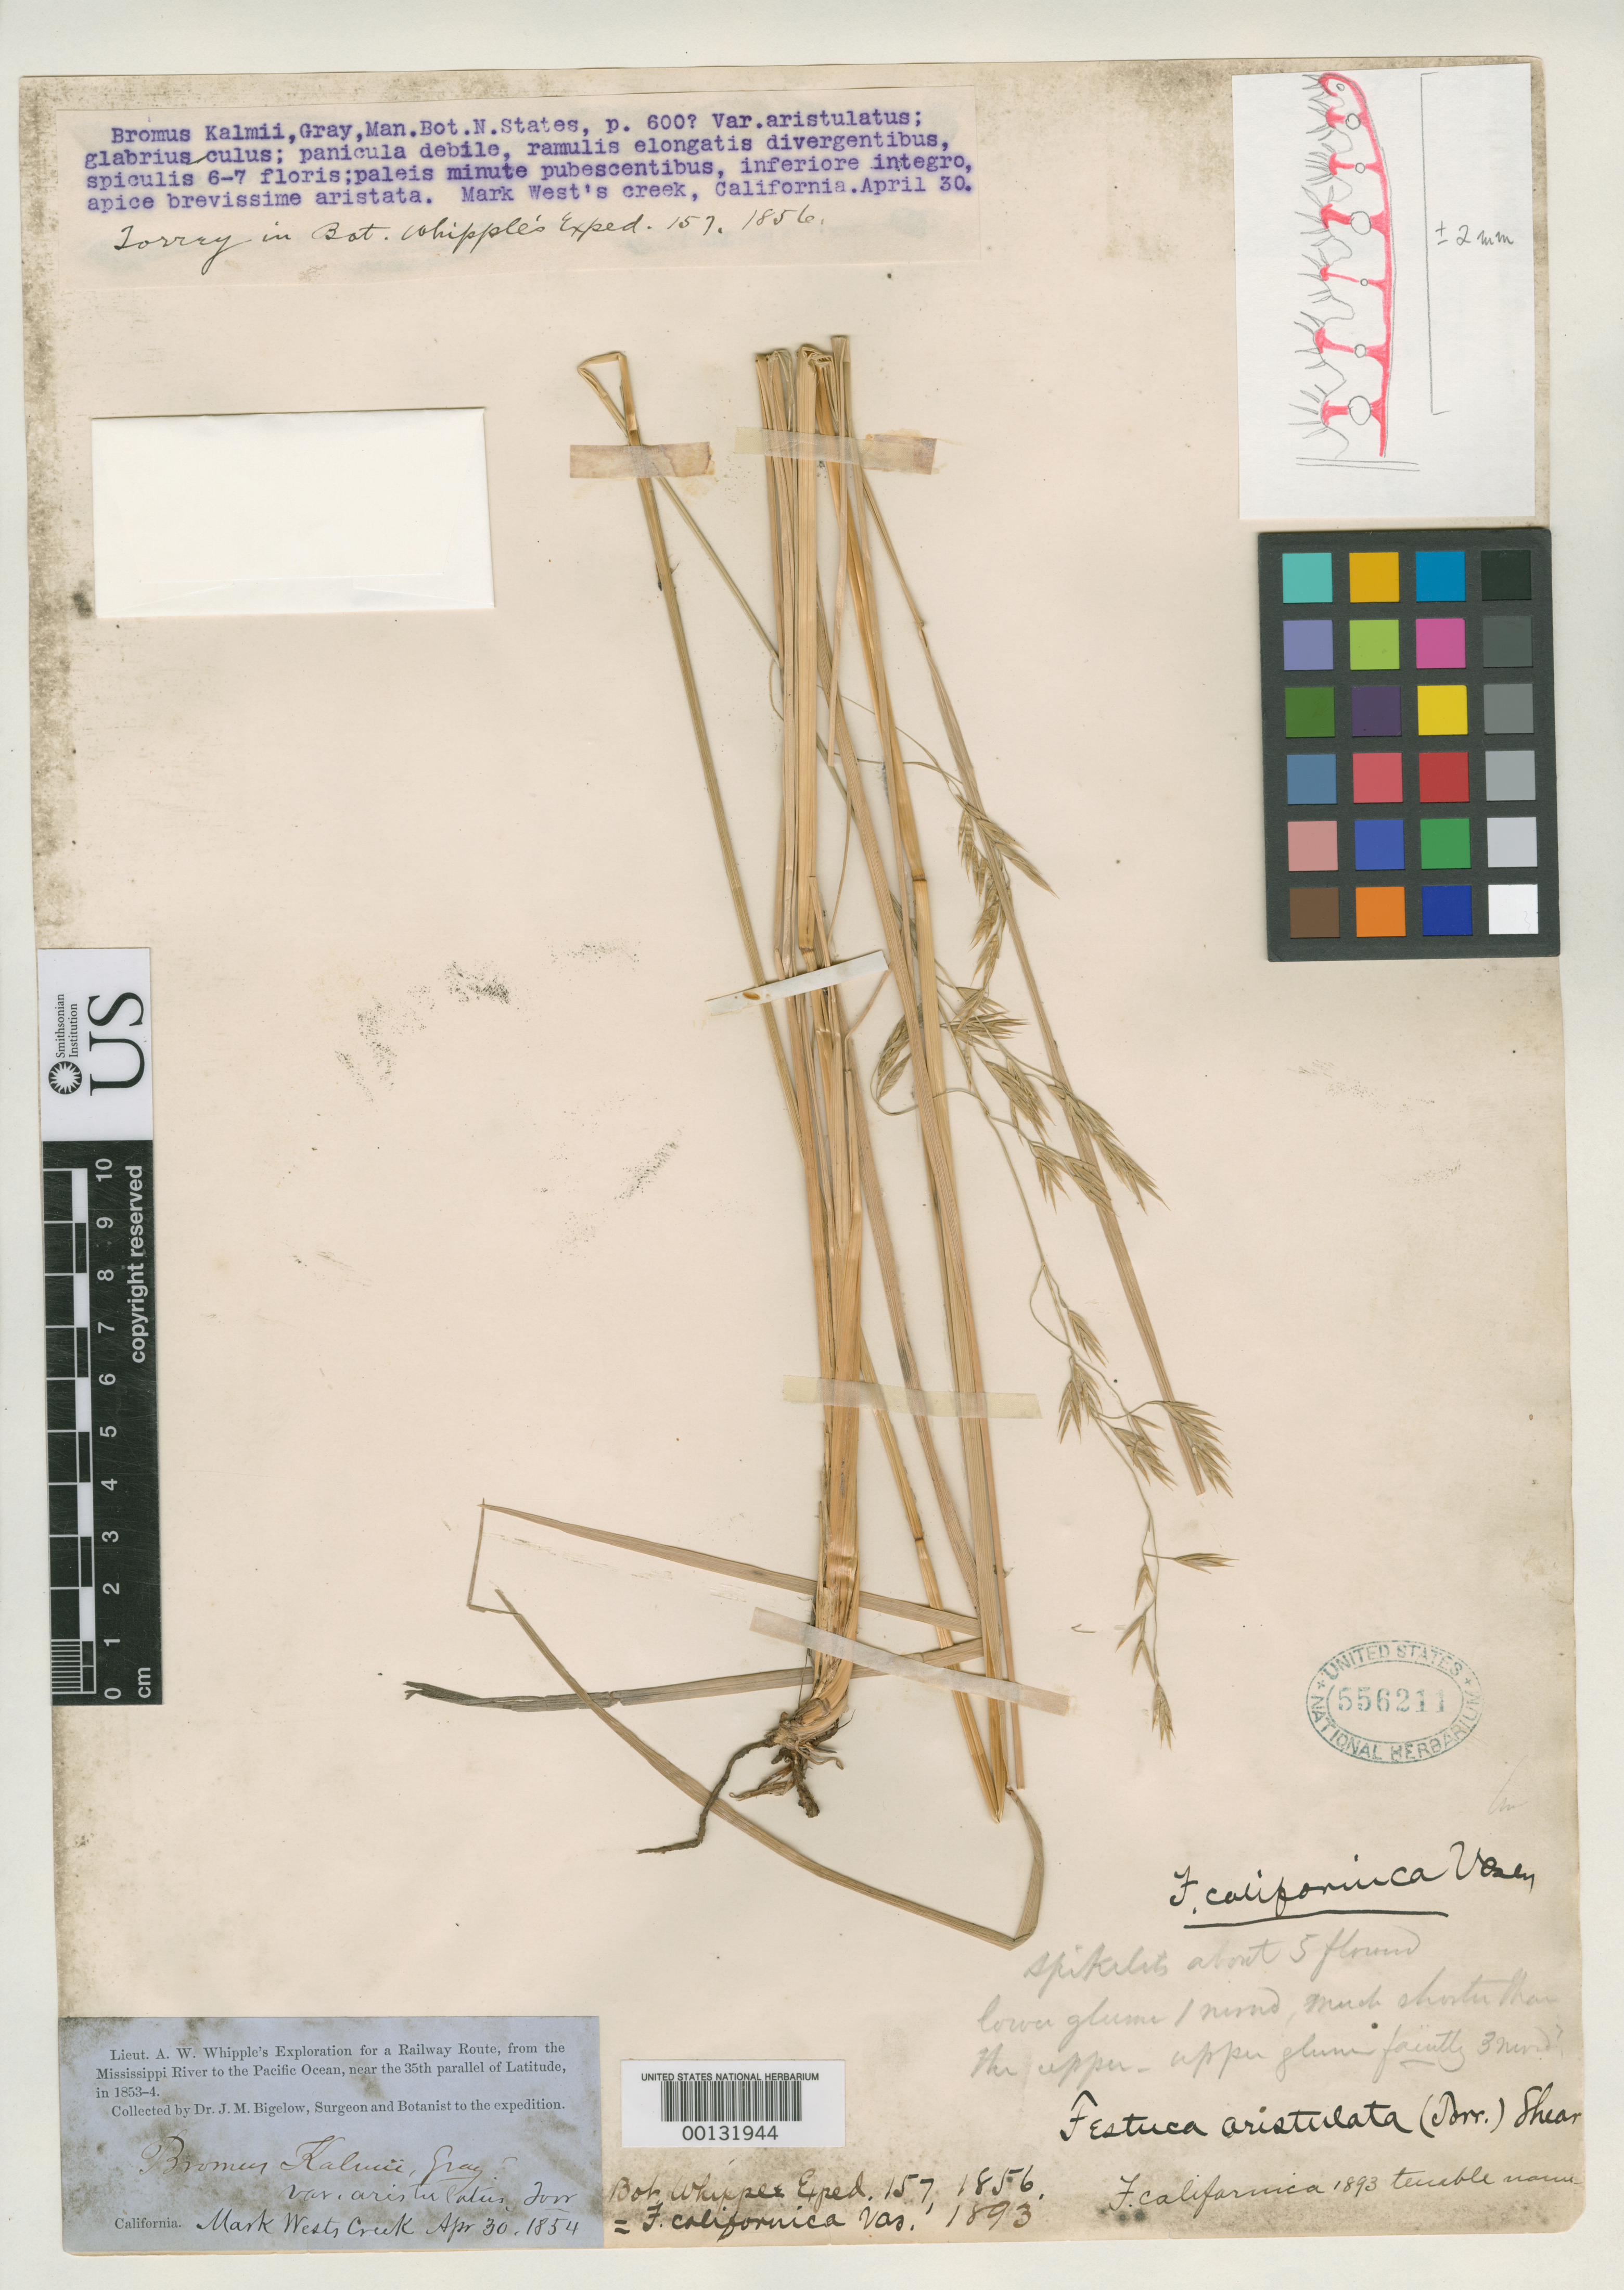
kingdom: Plantae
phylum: Tracheophyta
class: Liliopsida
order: Poales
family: Poaceae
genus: Bromus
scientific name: Bromus kalmii var. aristulatus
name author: Torr.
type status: Lectotype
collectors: J. M. Bigelow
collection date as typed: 30 Apr 1854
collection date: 1854-04-30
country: United States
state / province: California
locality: Mark Wests Creek.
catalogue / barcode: US 556211